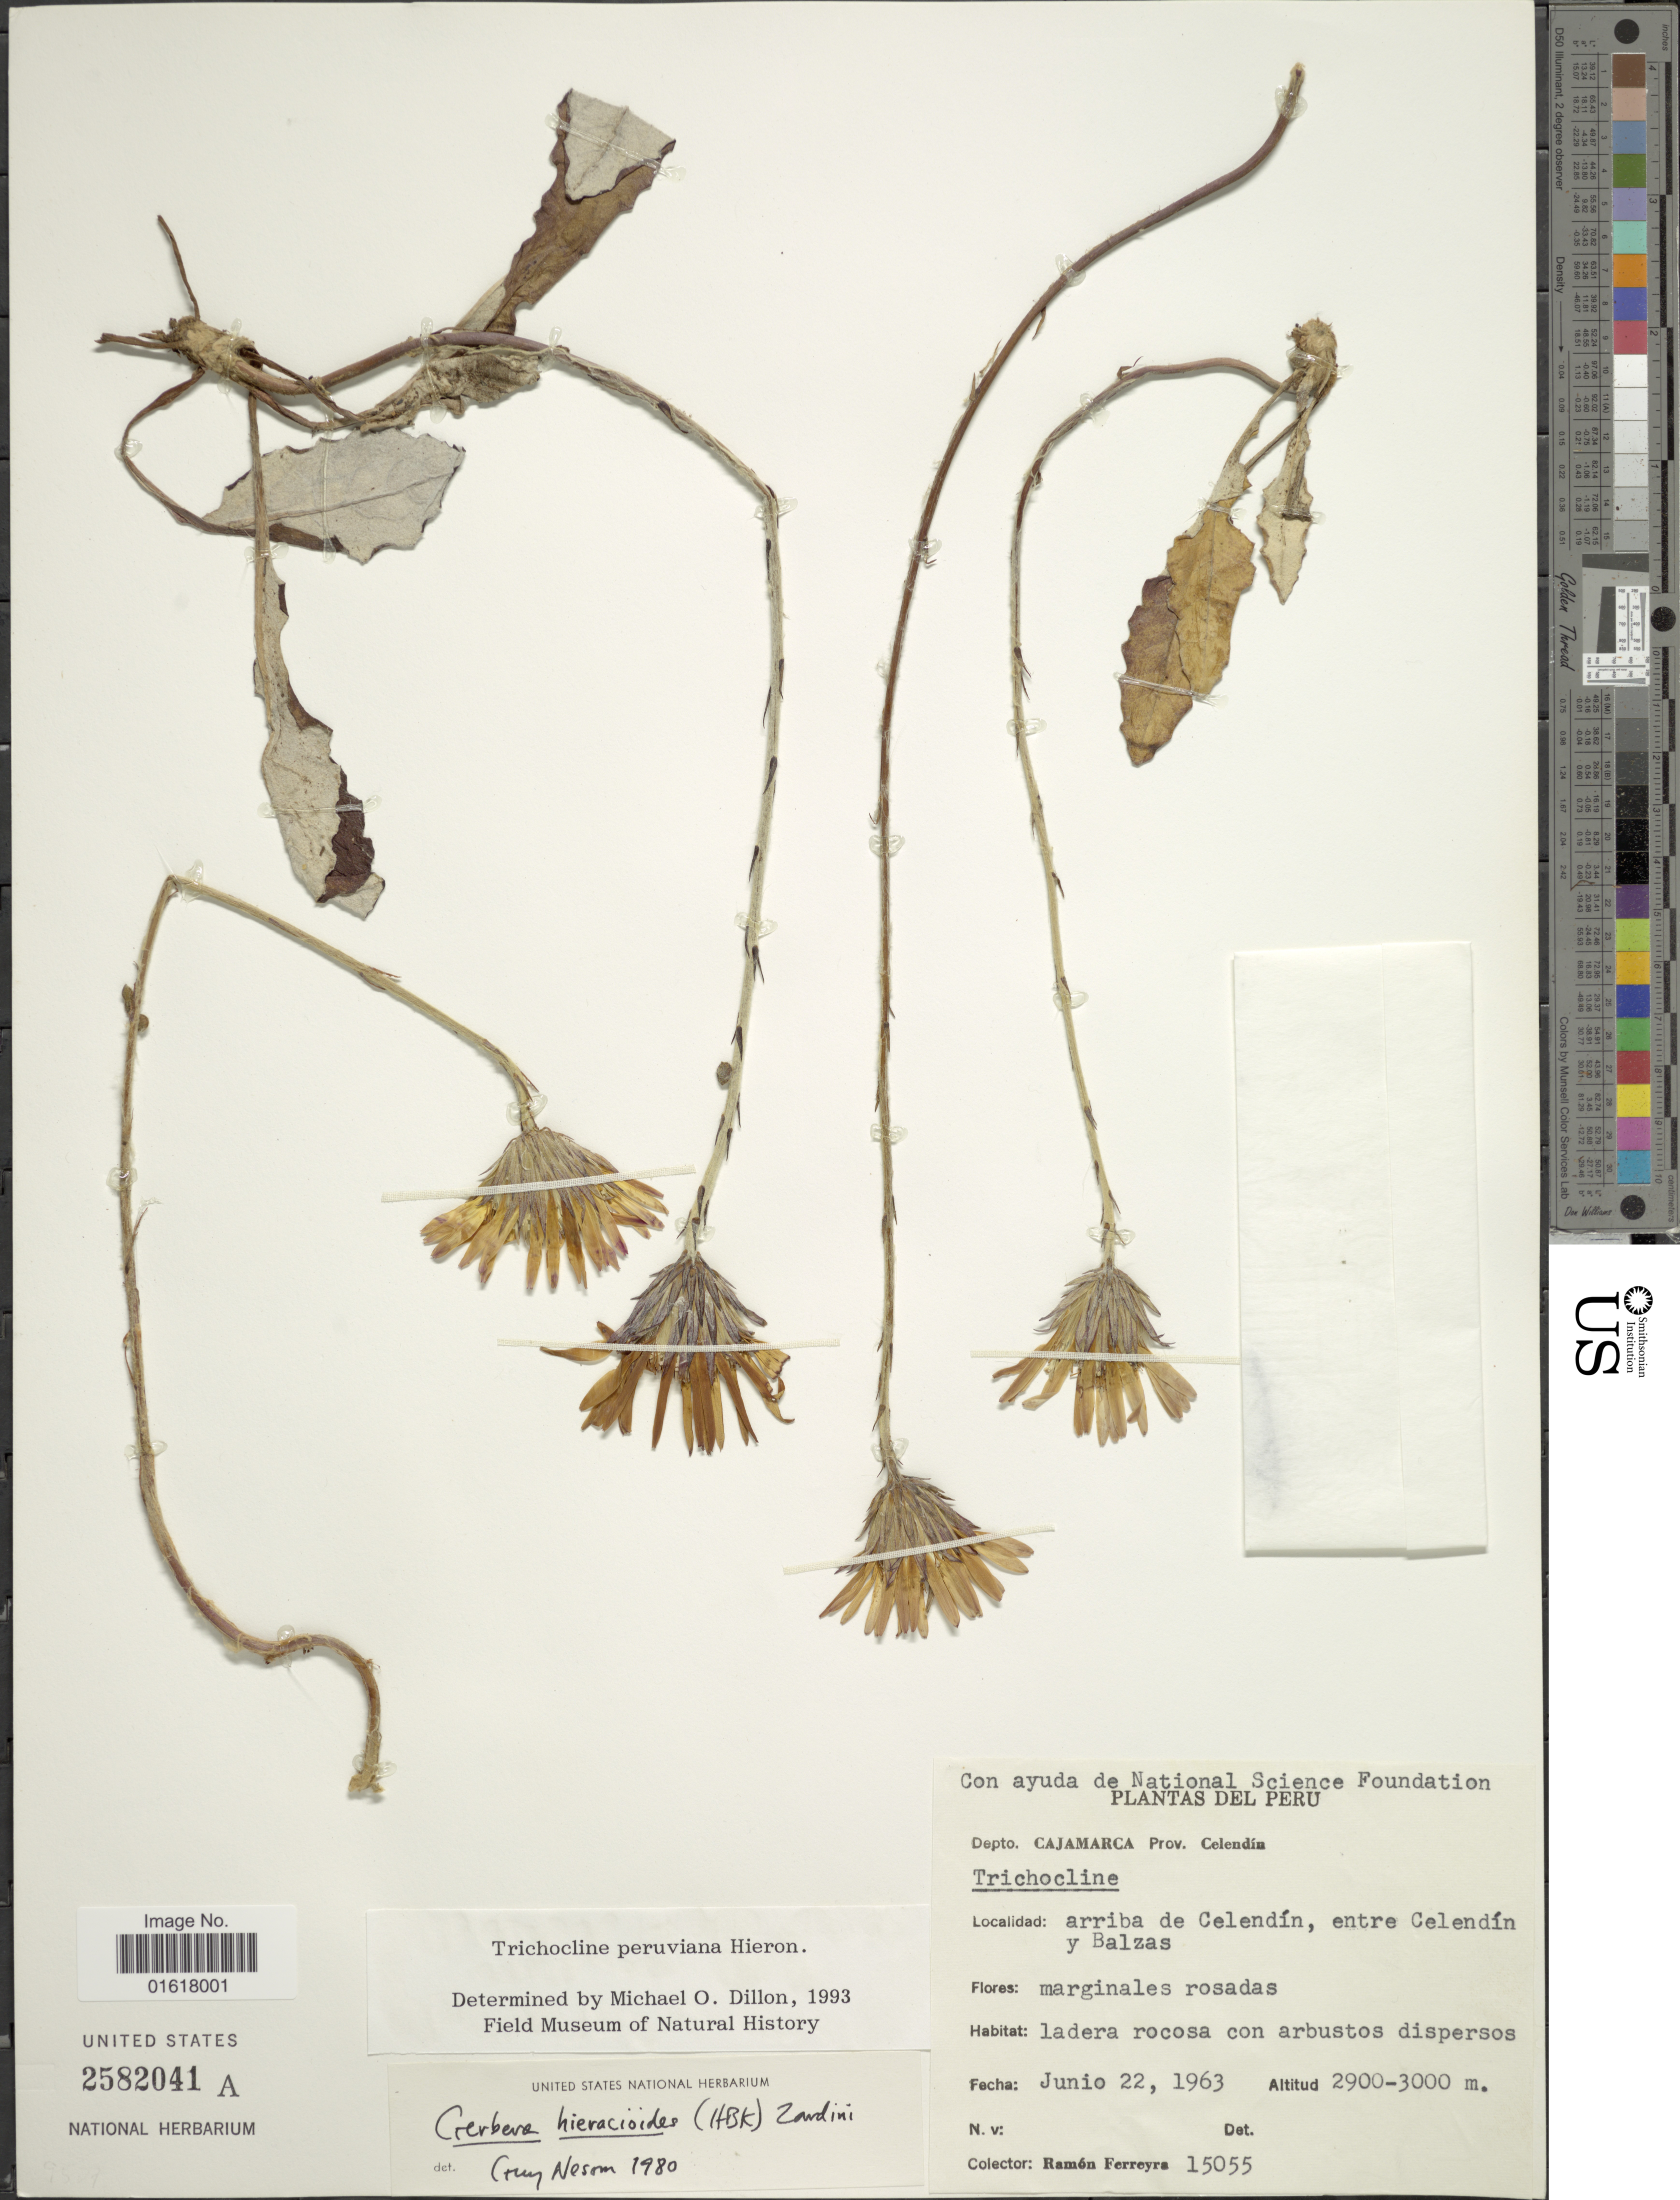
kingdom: Plantae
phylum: Tracheophyta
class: Magnoliopsida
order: Asterales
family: Asteraceae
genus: Trichocline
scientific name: Trichocline peruviana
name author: Hieron.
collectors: R. A. Ferreyra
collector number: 15055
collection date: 1963-06-22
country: Peru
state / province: Cajamarca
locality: Prov. Celendín. Arriba de Celendín, entre Celendín y Balzas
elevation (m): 2900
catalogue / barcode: US 2582041A